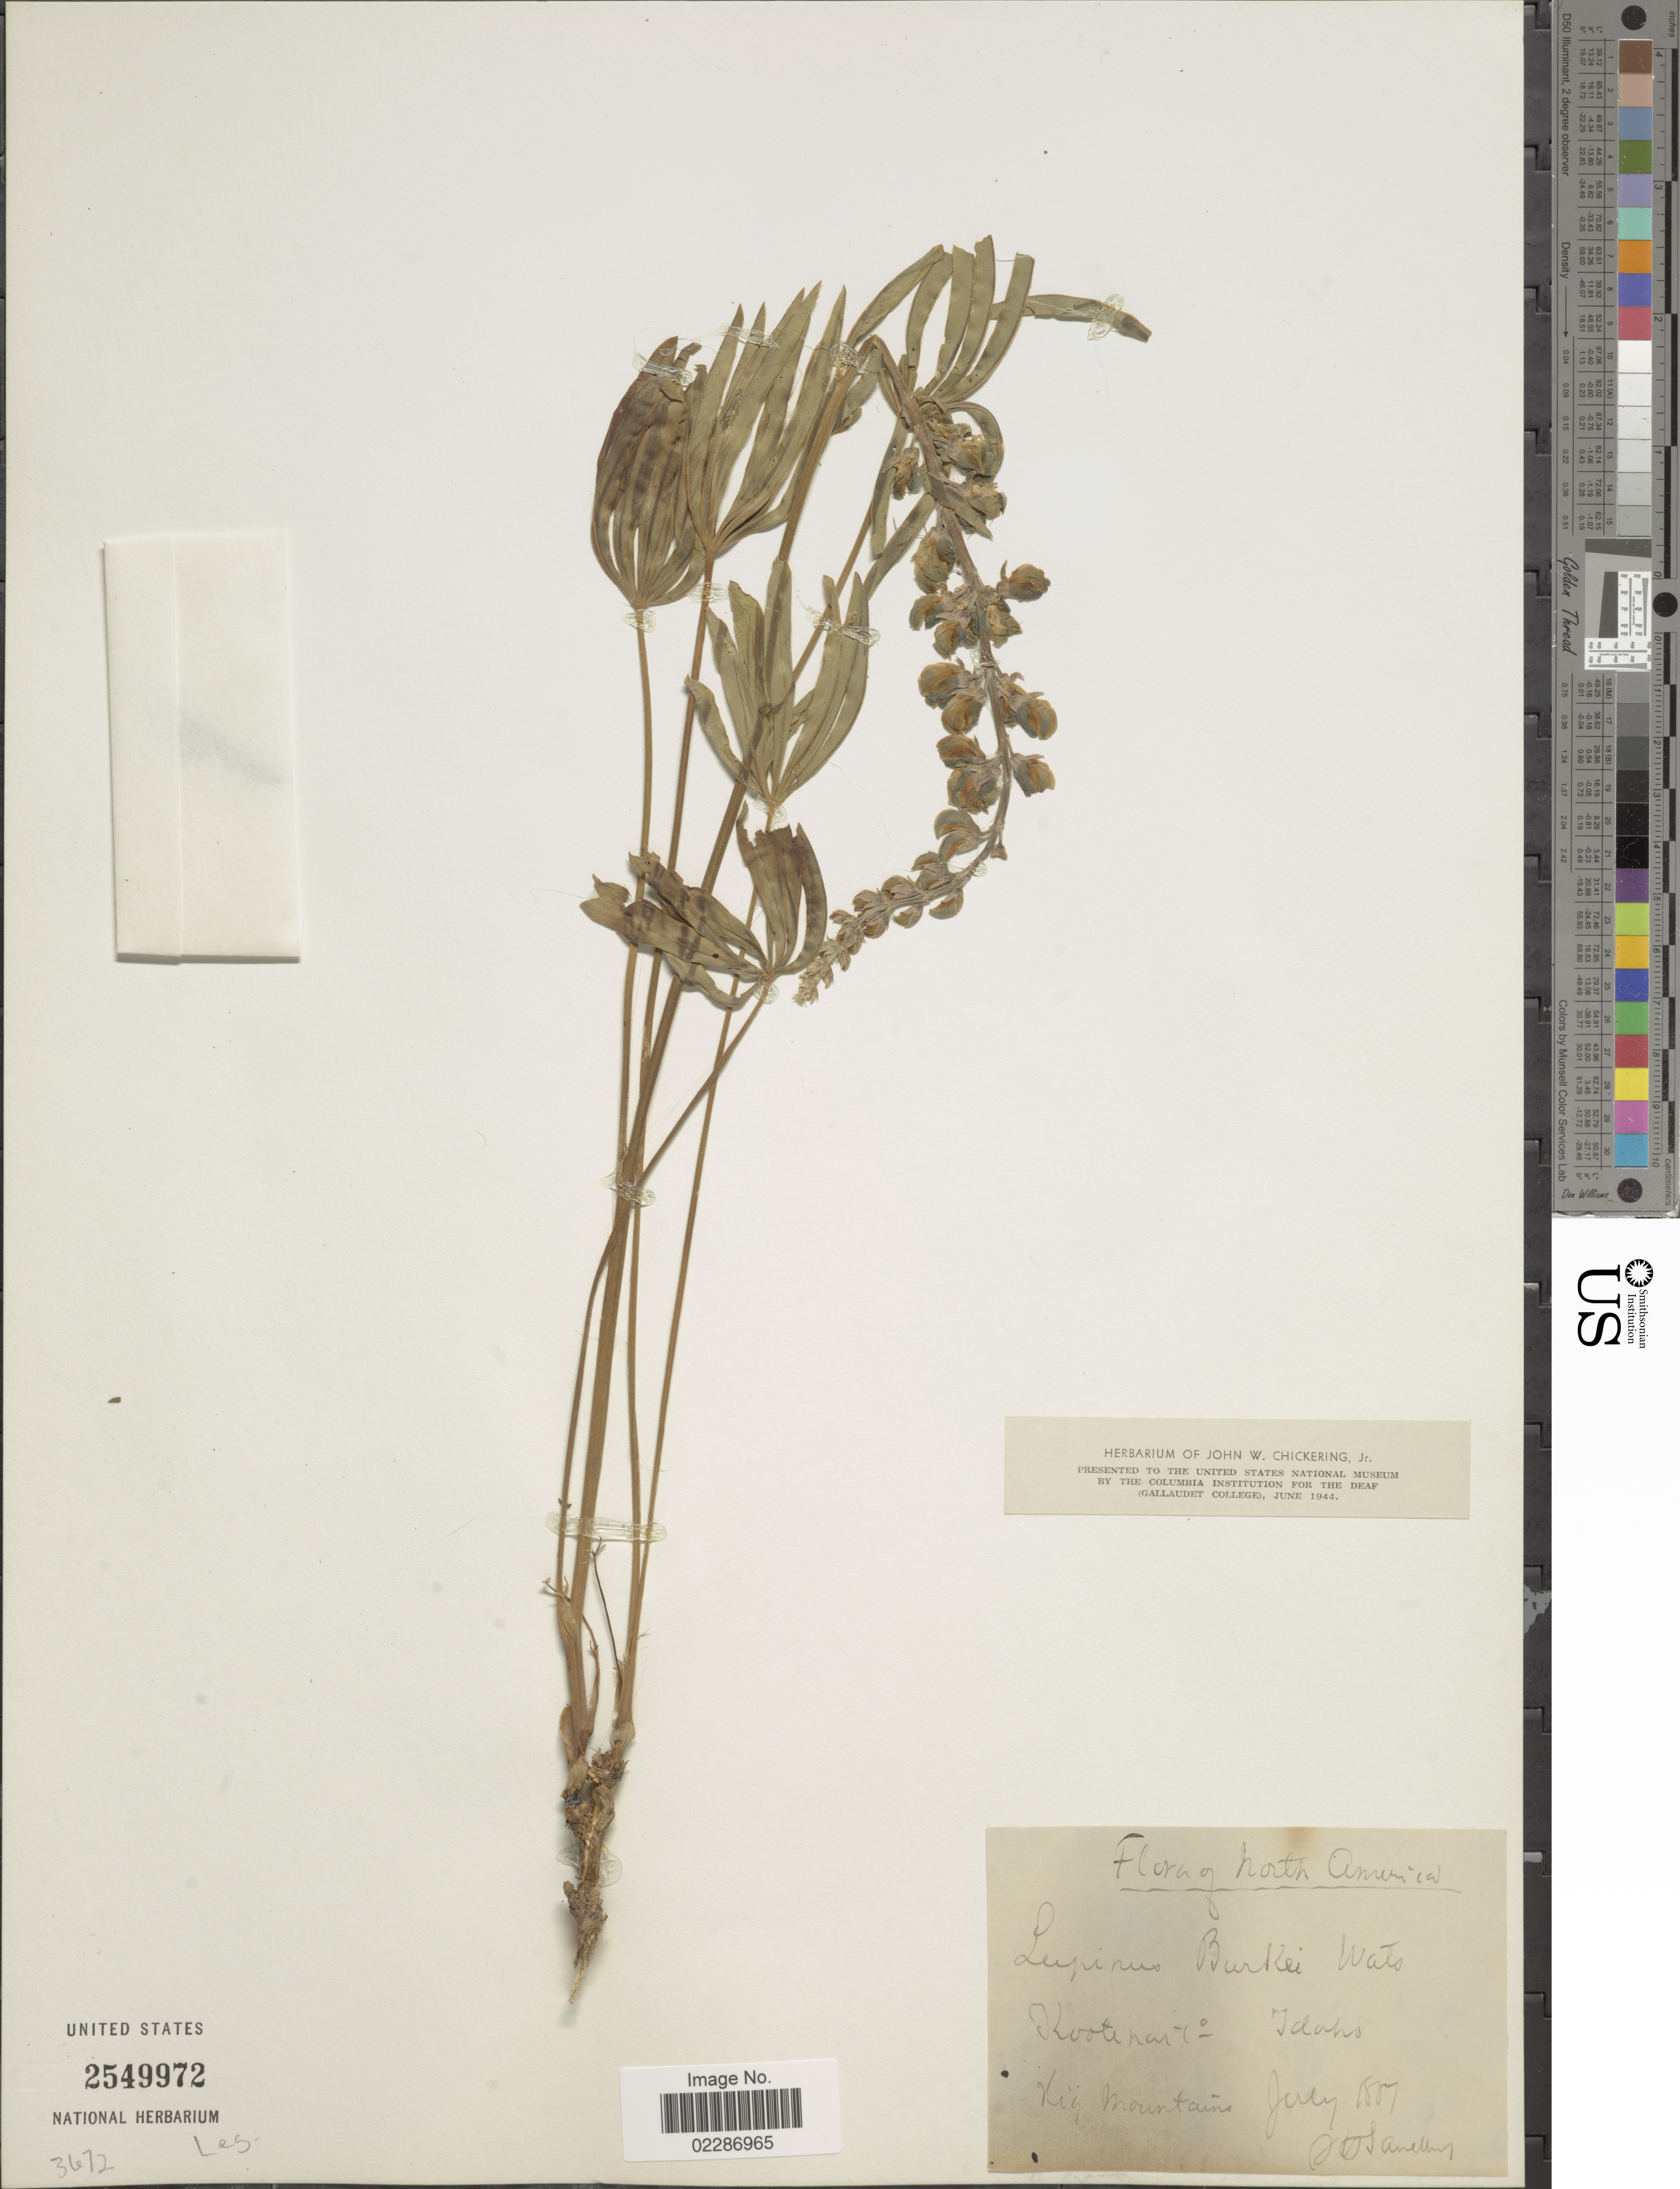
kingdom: Plantae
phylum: Tracheophyta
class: Magnoliopsida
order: Fabales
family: Fabaceae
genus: Lupinus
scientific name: Lupinus burkei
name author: S. Watson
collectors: J. H. Sandberg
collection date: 1887-07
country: United States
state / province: Idaho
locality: Kootenai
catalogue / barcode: US 2549972